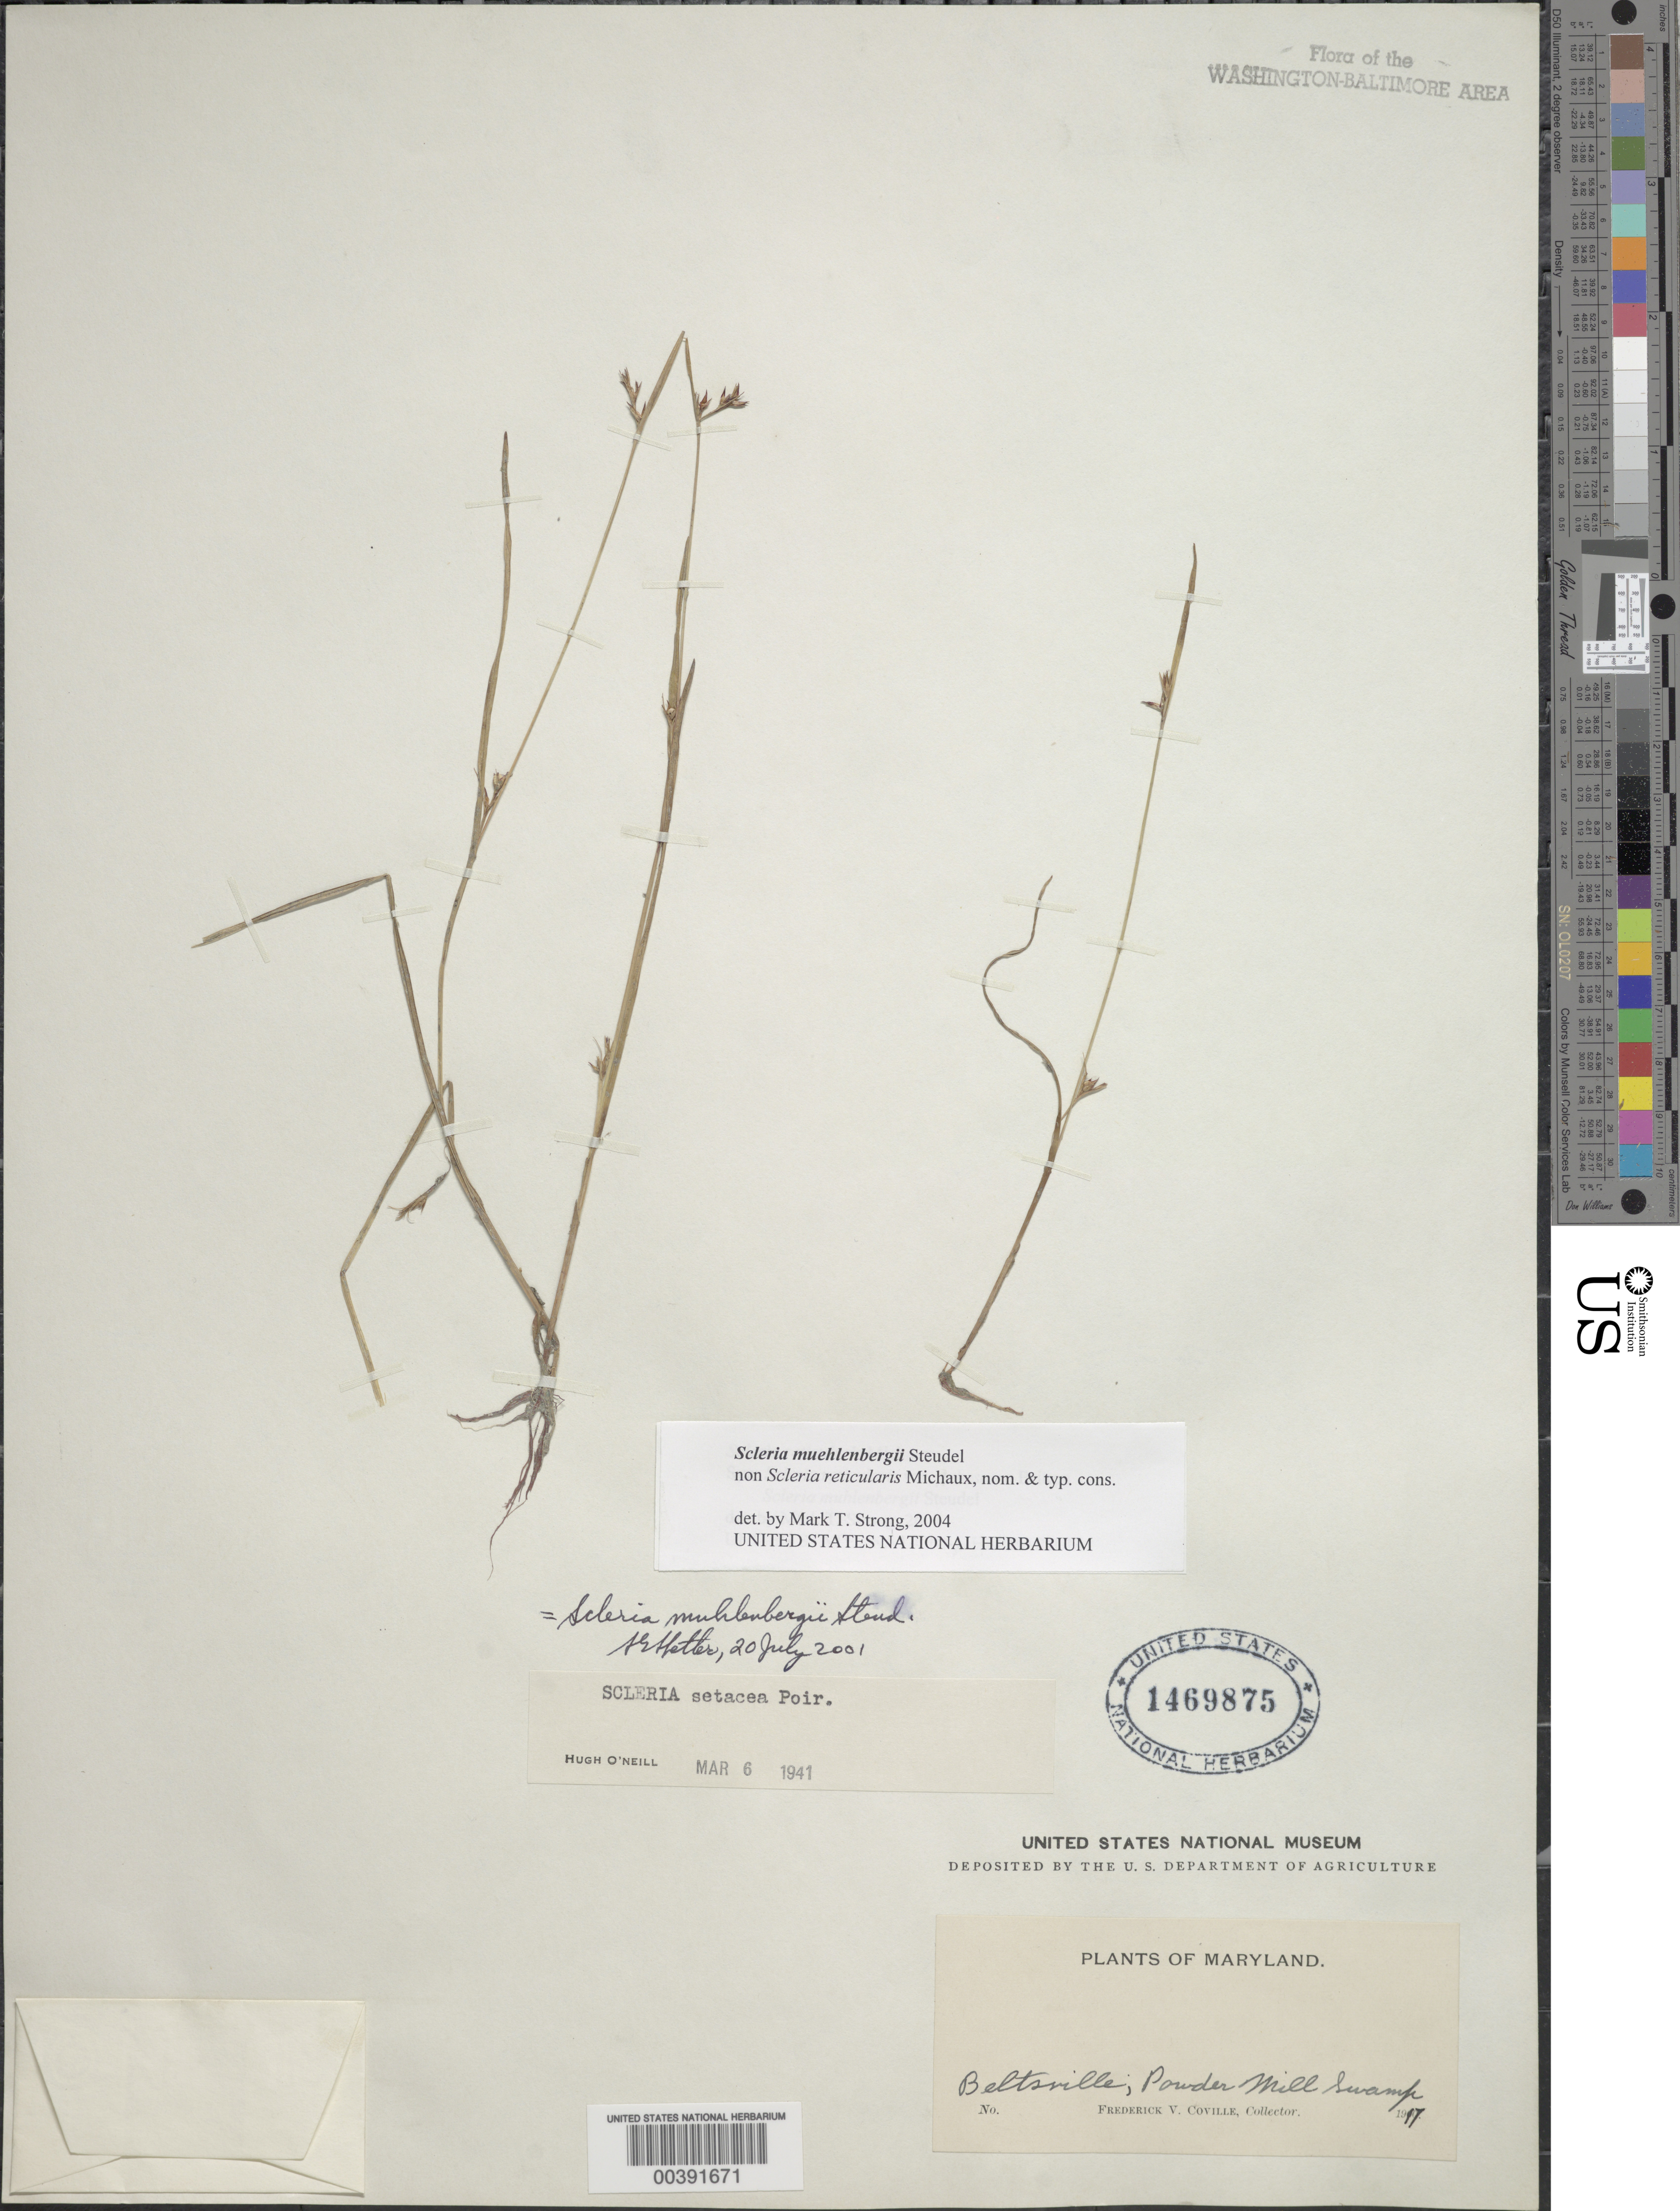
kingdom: Plantae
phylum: Tracheophyta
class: Liliopsida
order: Poales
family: Cyperaceae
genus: Scleria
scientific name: Scleria muehlenbergii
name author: Steud.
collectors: F. V. Coville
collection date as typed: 1917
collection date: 1917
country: United States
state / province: Maryland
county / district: Prince George's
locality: Powder Mill Swamp, Beltsville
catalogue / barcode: US 1469875